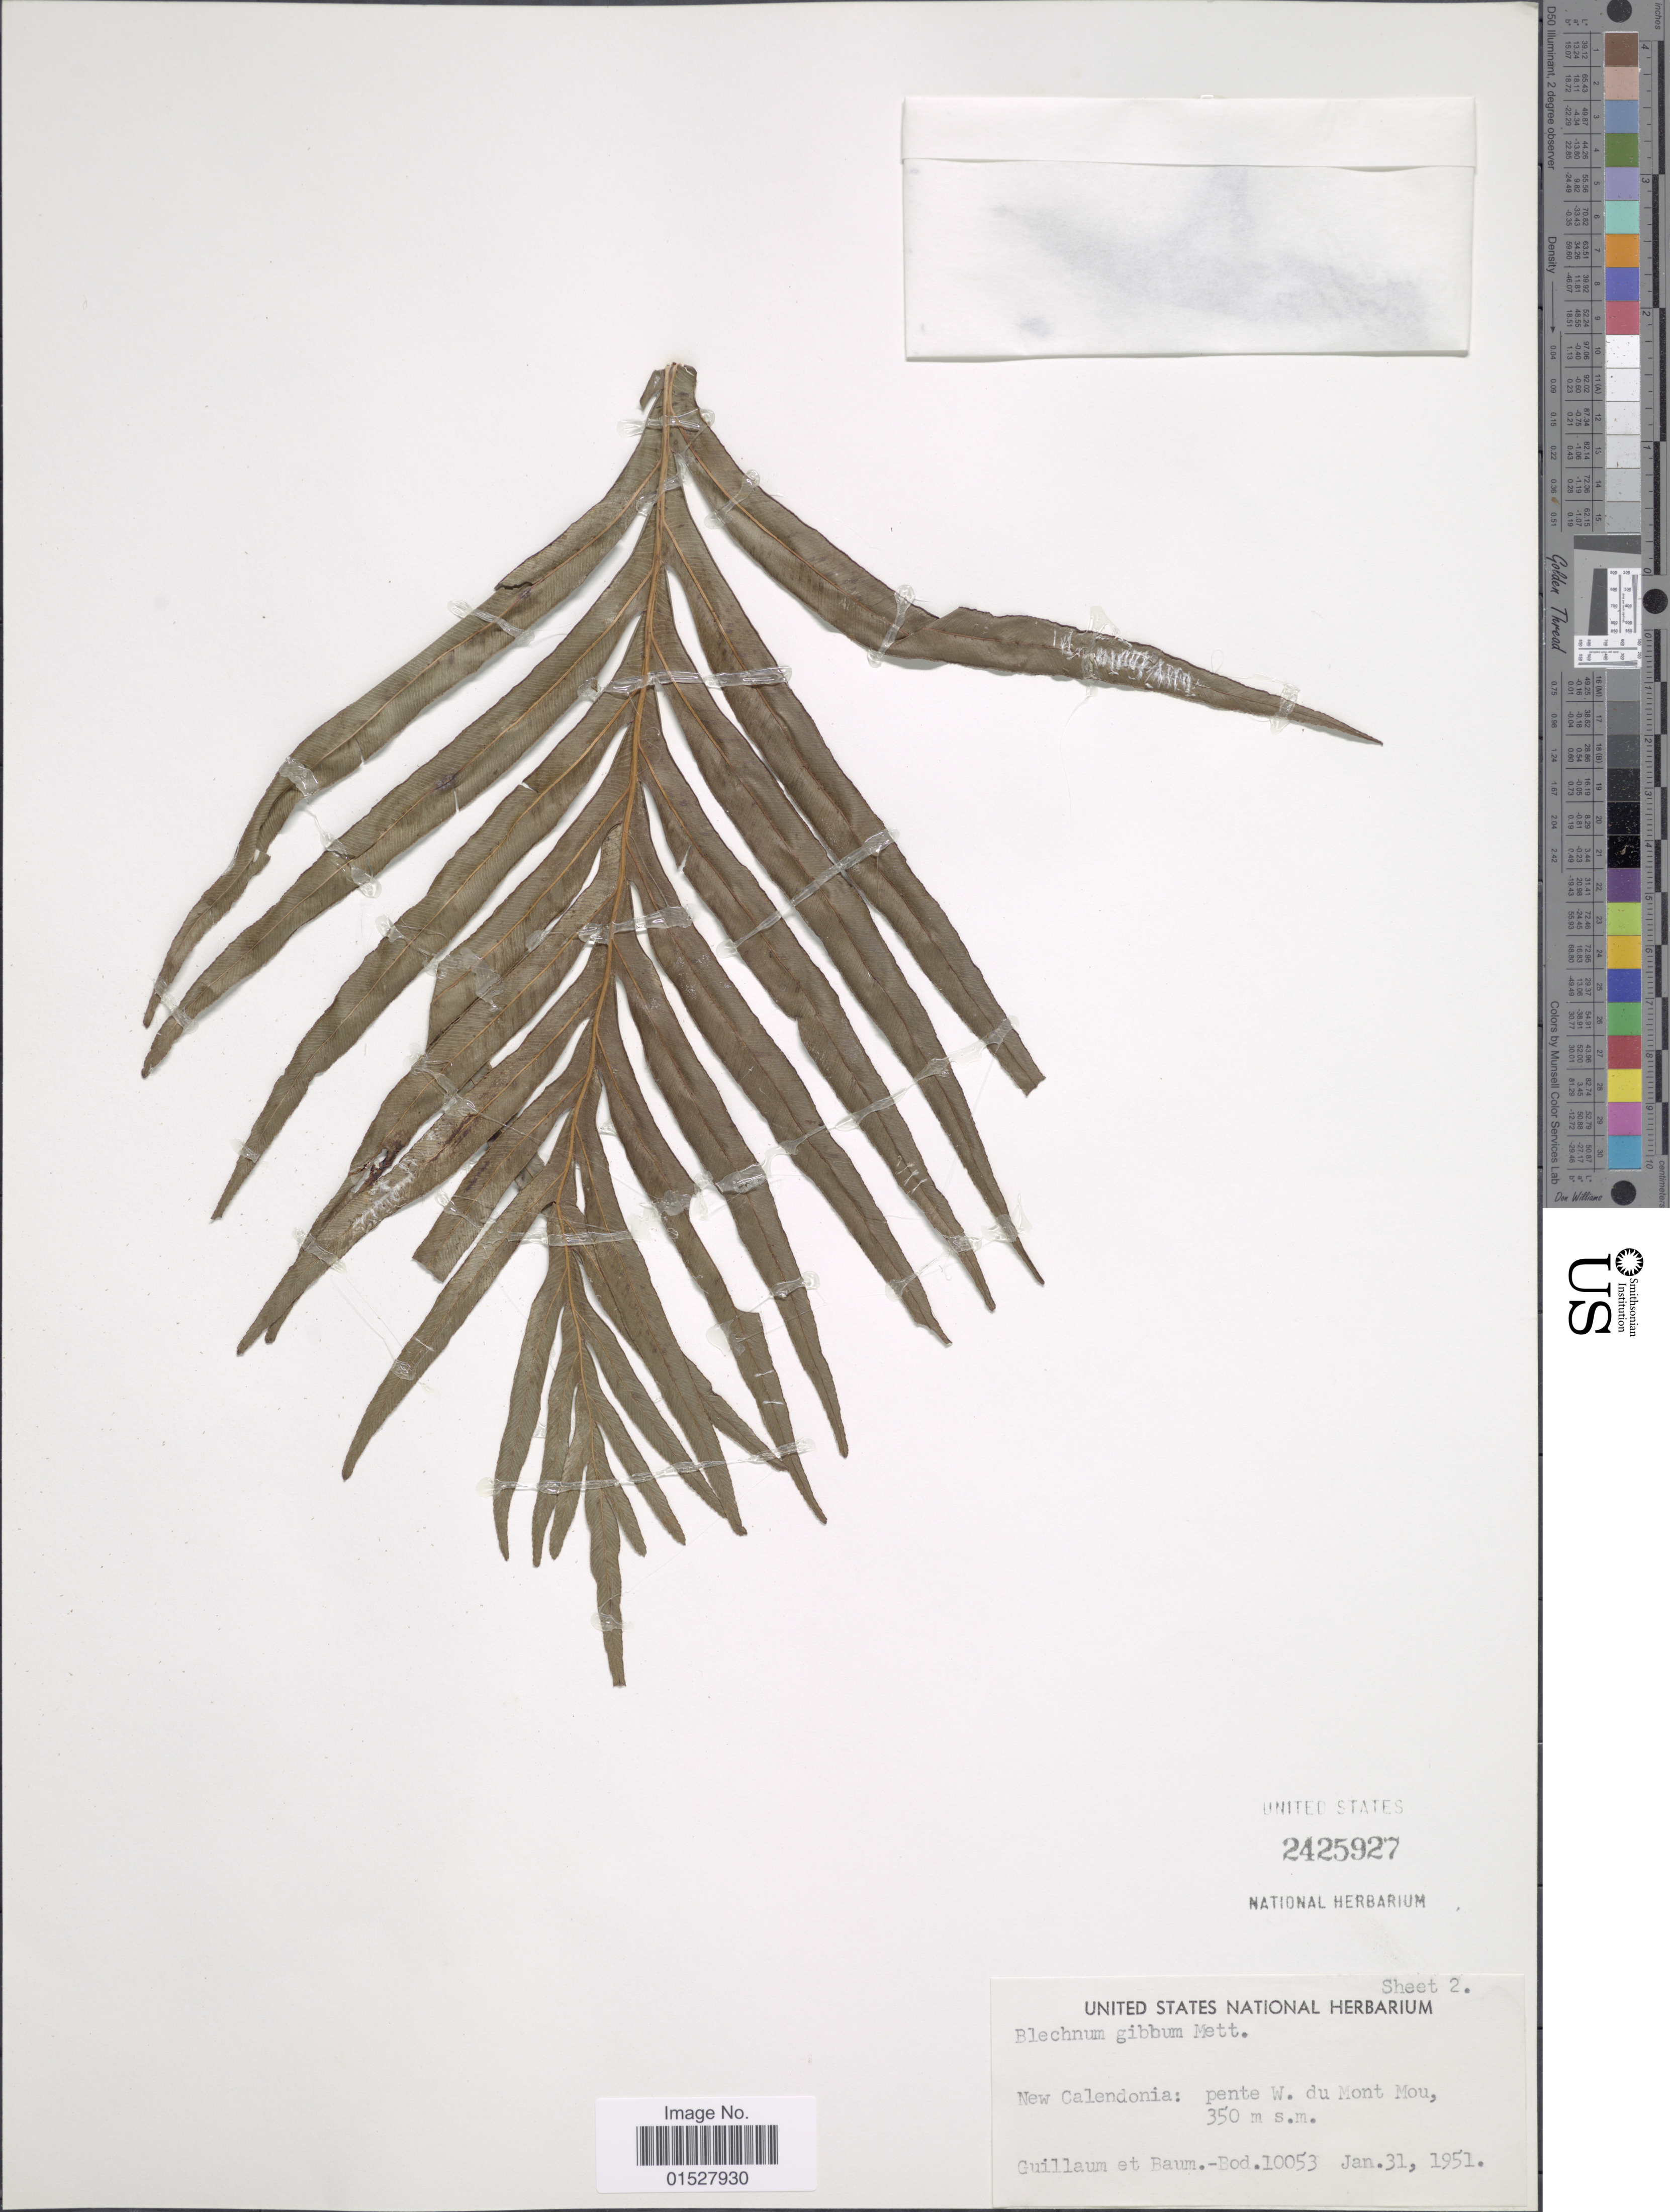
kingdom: Plantae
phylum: Tracheophyta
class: Polypodiopsida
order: Polypodiales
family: Blechnaceae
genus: Blechnum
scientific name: Blechnum gibbum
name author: (Labill.) Mett.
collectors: A. Guillaumin & M. G. Baumann-Bodenheim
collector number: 10053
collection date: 1951-01-31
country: New Caledonia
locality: Pente W. du Mont Mou.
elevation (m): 350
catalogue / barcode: US 2425927